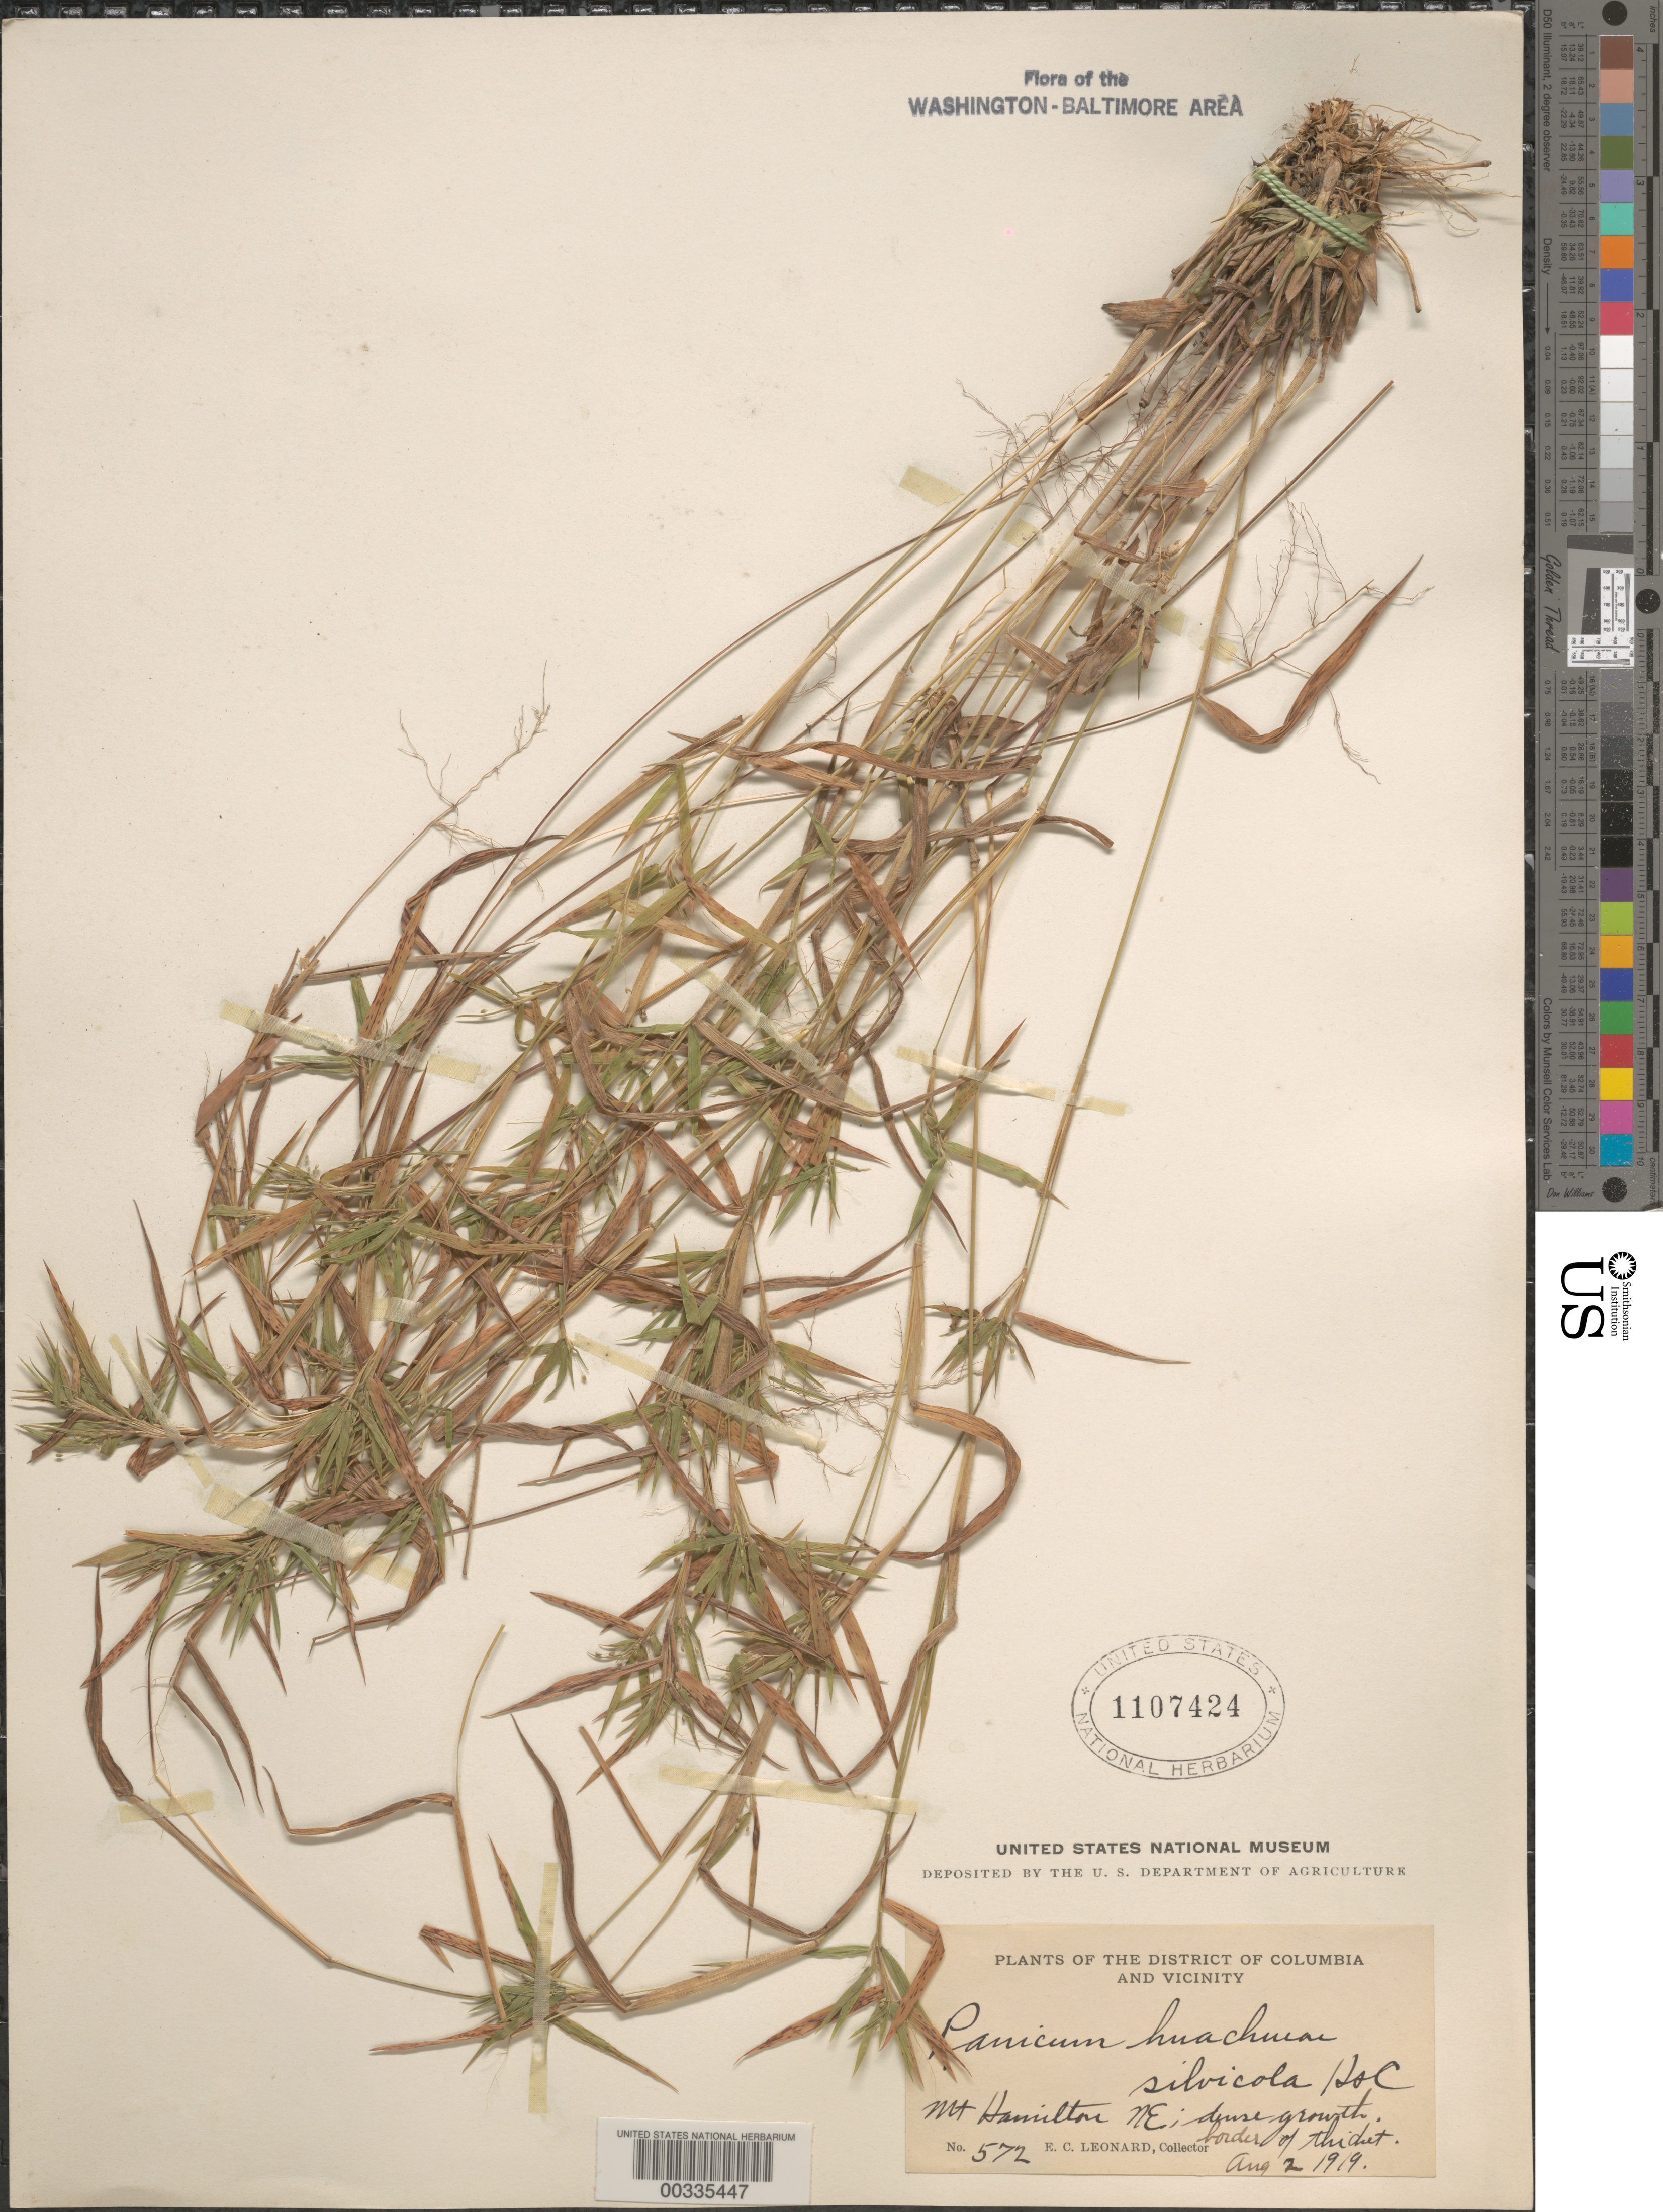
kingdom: Plantae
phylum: Tracheophyta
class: Liliopsida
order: Poales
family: Poaceae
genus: Dichanthelium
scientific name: Dichanthelium acuminatum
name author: (Sw.) Gould & C.A. Clark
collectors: E. C. Leonard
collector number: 572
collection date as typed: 02 Aug 1919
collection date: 1919-08-02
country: United States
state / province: District of Columbia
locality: Mt. Hamilton NE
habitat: Dense growth, border of thicket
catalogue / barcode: US 1107424